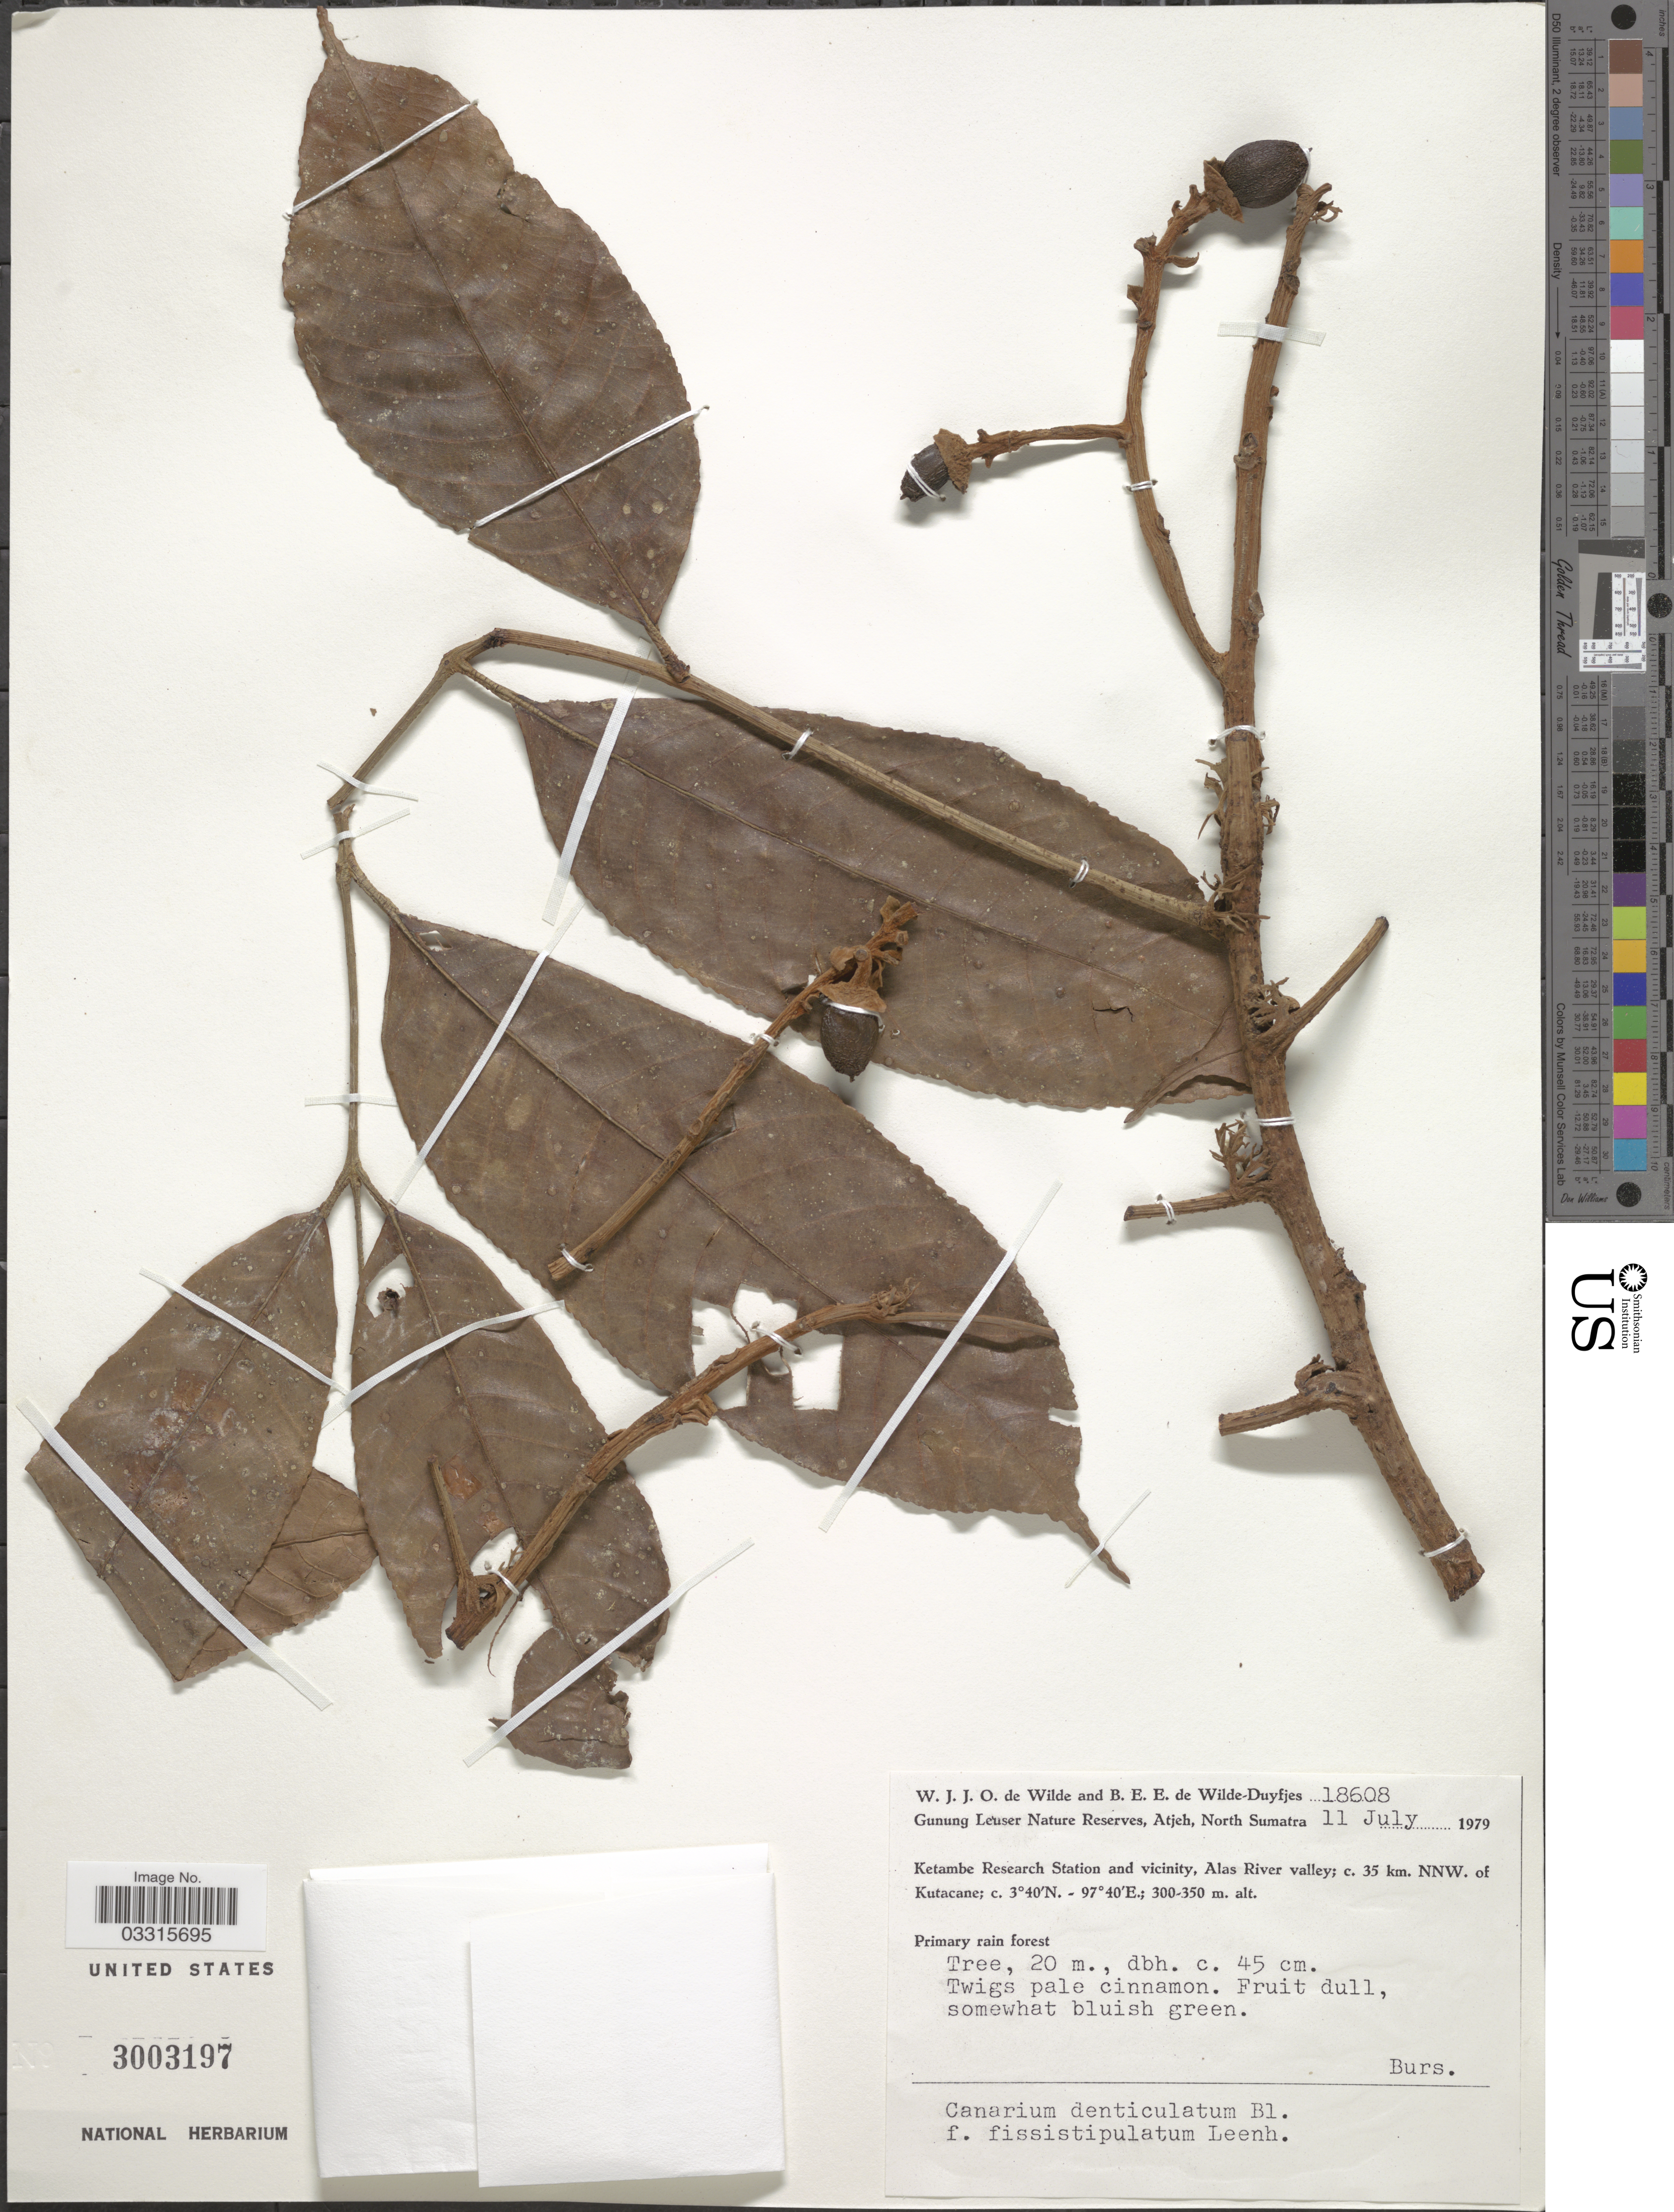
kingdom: Plantae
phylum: Tracheophyta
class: Magnoliopsida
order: Sapindales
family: Burseraceae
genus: Canarium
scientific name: Canarium denticulatum subsp. fissistipulum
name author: (Miq.) Leenh.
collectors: W. J. de Wilde & B. E. de Wilde-Duyfjes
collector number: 18608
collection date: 1979-07-11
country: Indonesia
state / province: Sumatra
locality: Gunung Leuser Nature Reserve, Atjeh, North Sumatra. Ketambe Research Station and vicinity, Alas River valley; c. 35 km. NNW. of Kutacane.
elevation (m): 300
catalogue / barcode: US 3003197